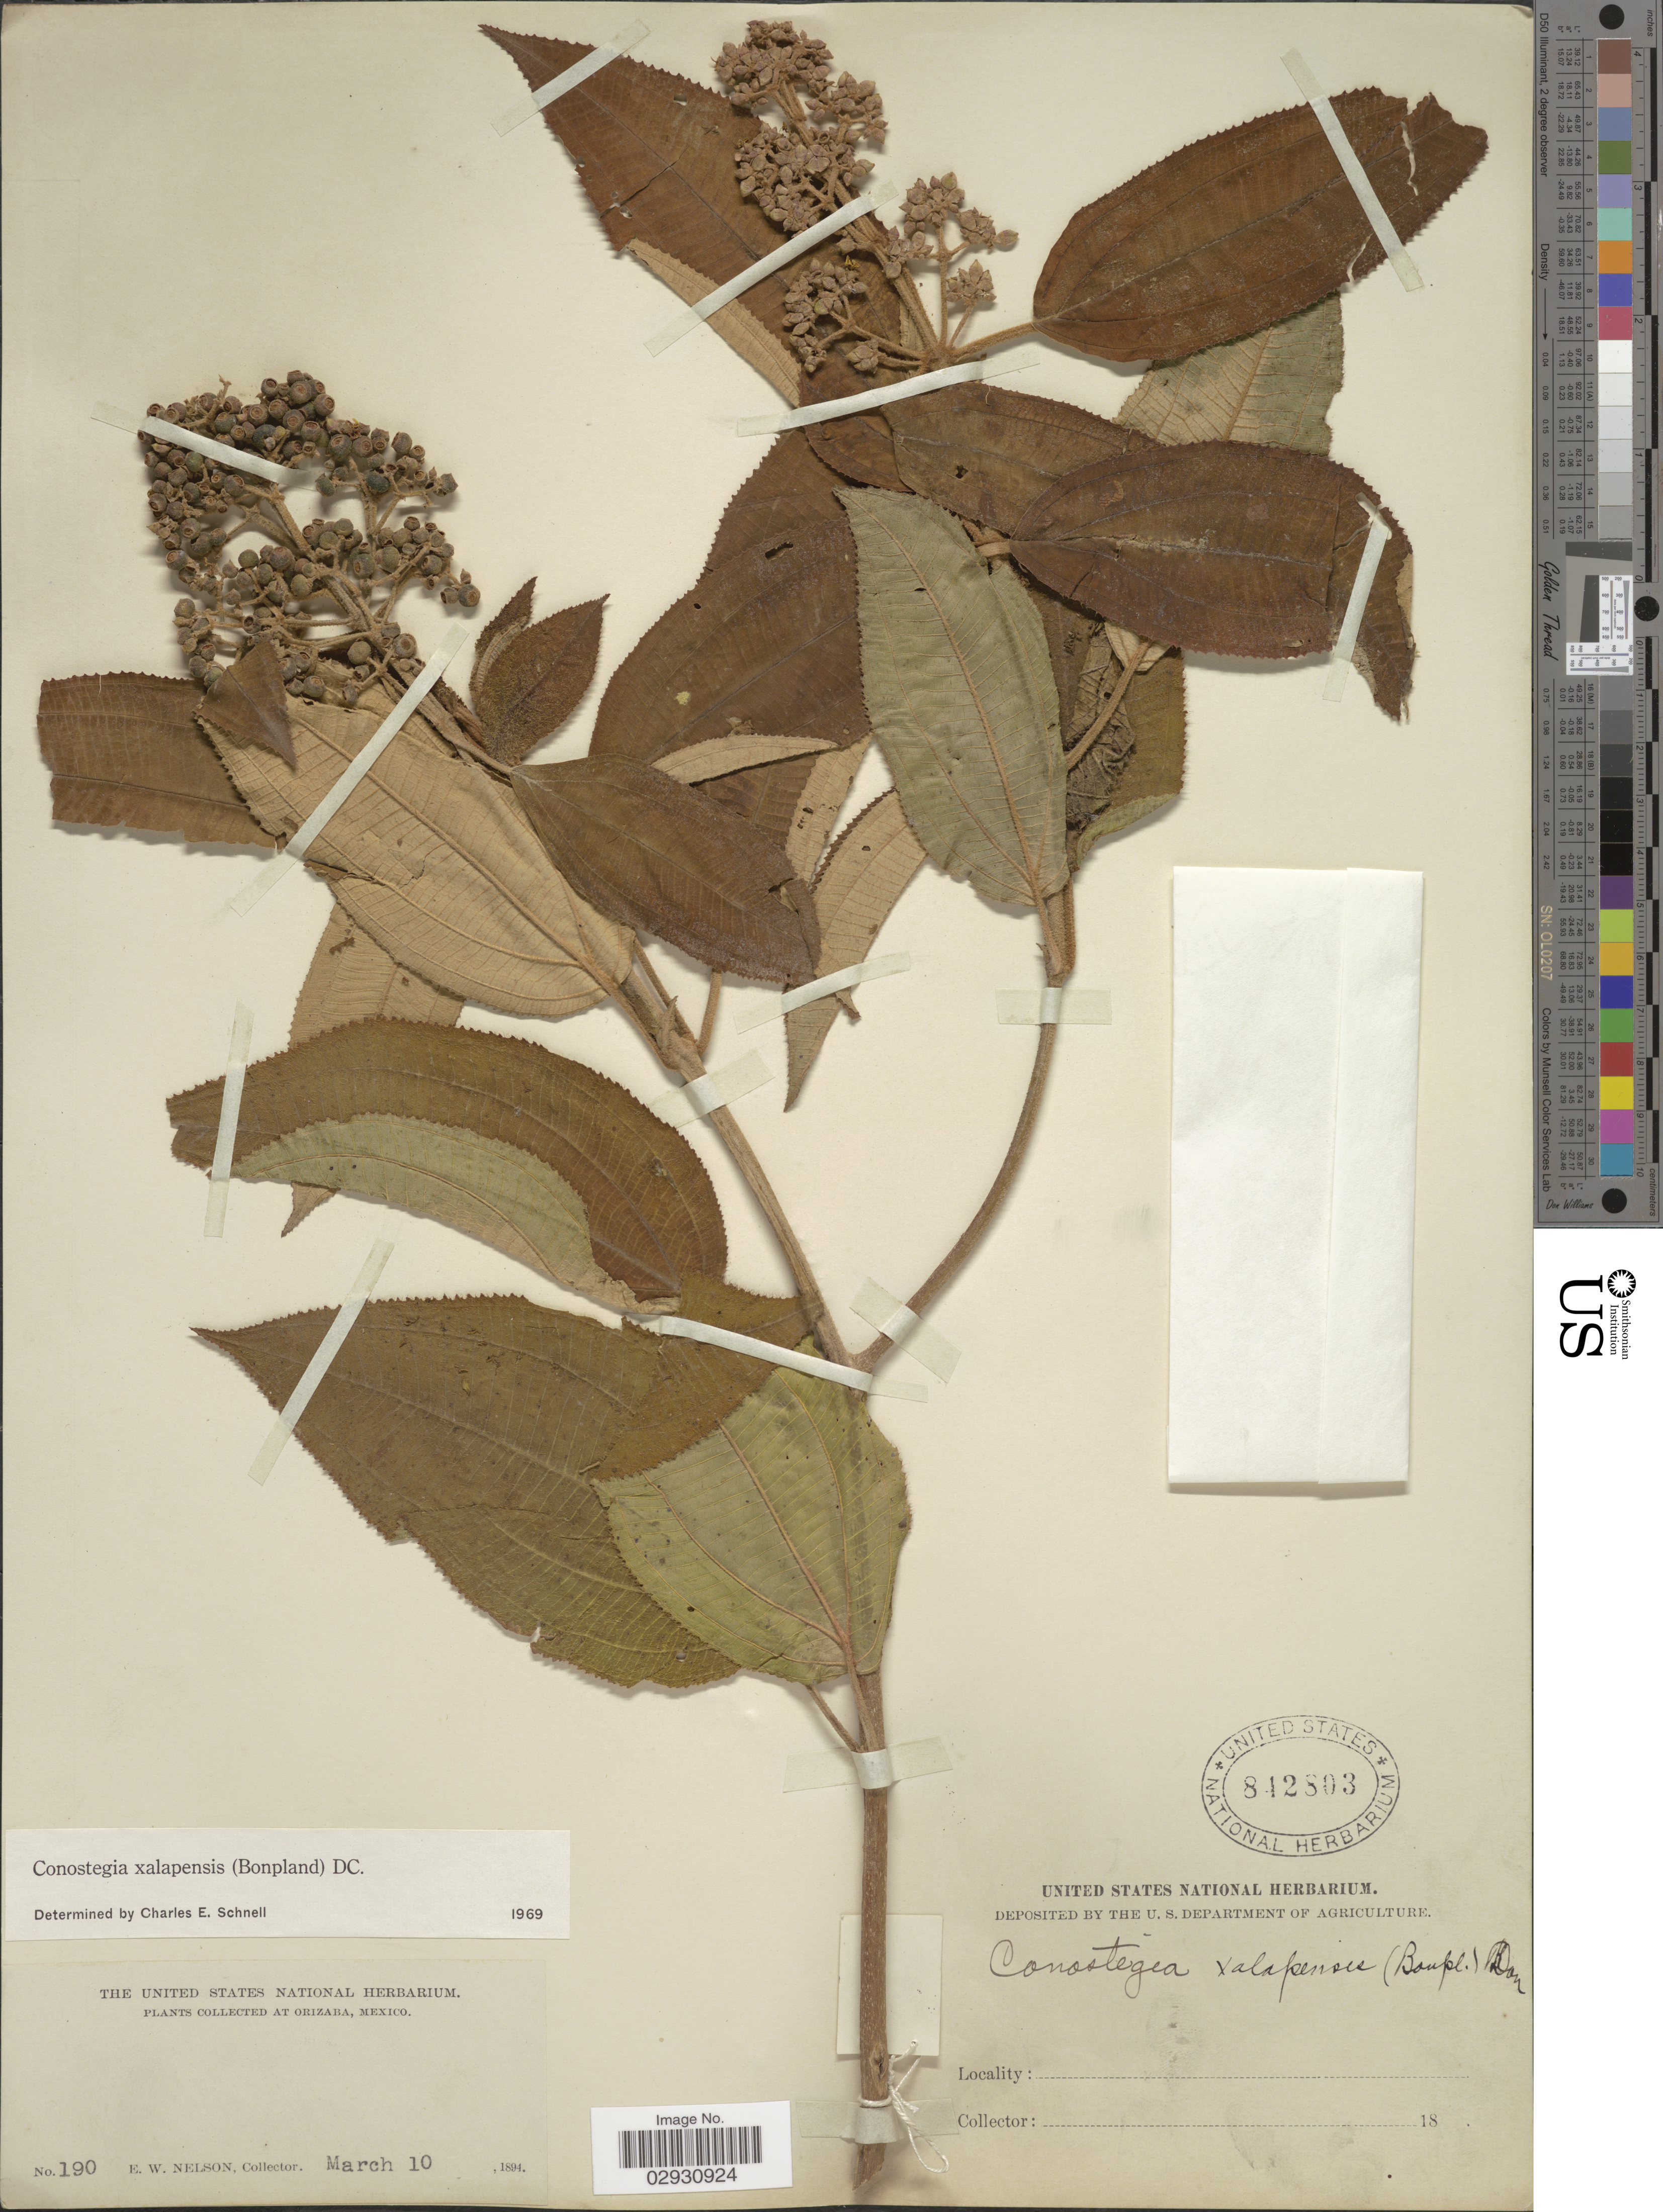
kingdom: Plantae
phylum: Tracheophyta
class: Magnoliopsida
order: Myrtales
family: Melastomataceae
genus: Conostegia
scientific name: Conostegia quadrangularis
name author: Schltdl. ex Steud.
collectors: E. W. Nelson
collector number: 190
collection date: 1894-03-10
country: Mexico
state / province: Veracruz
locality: At Orizaba.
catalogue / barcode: US 842803